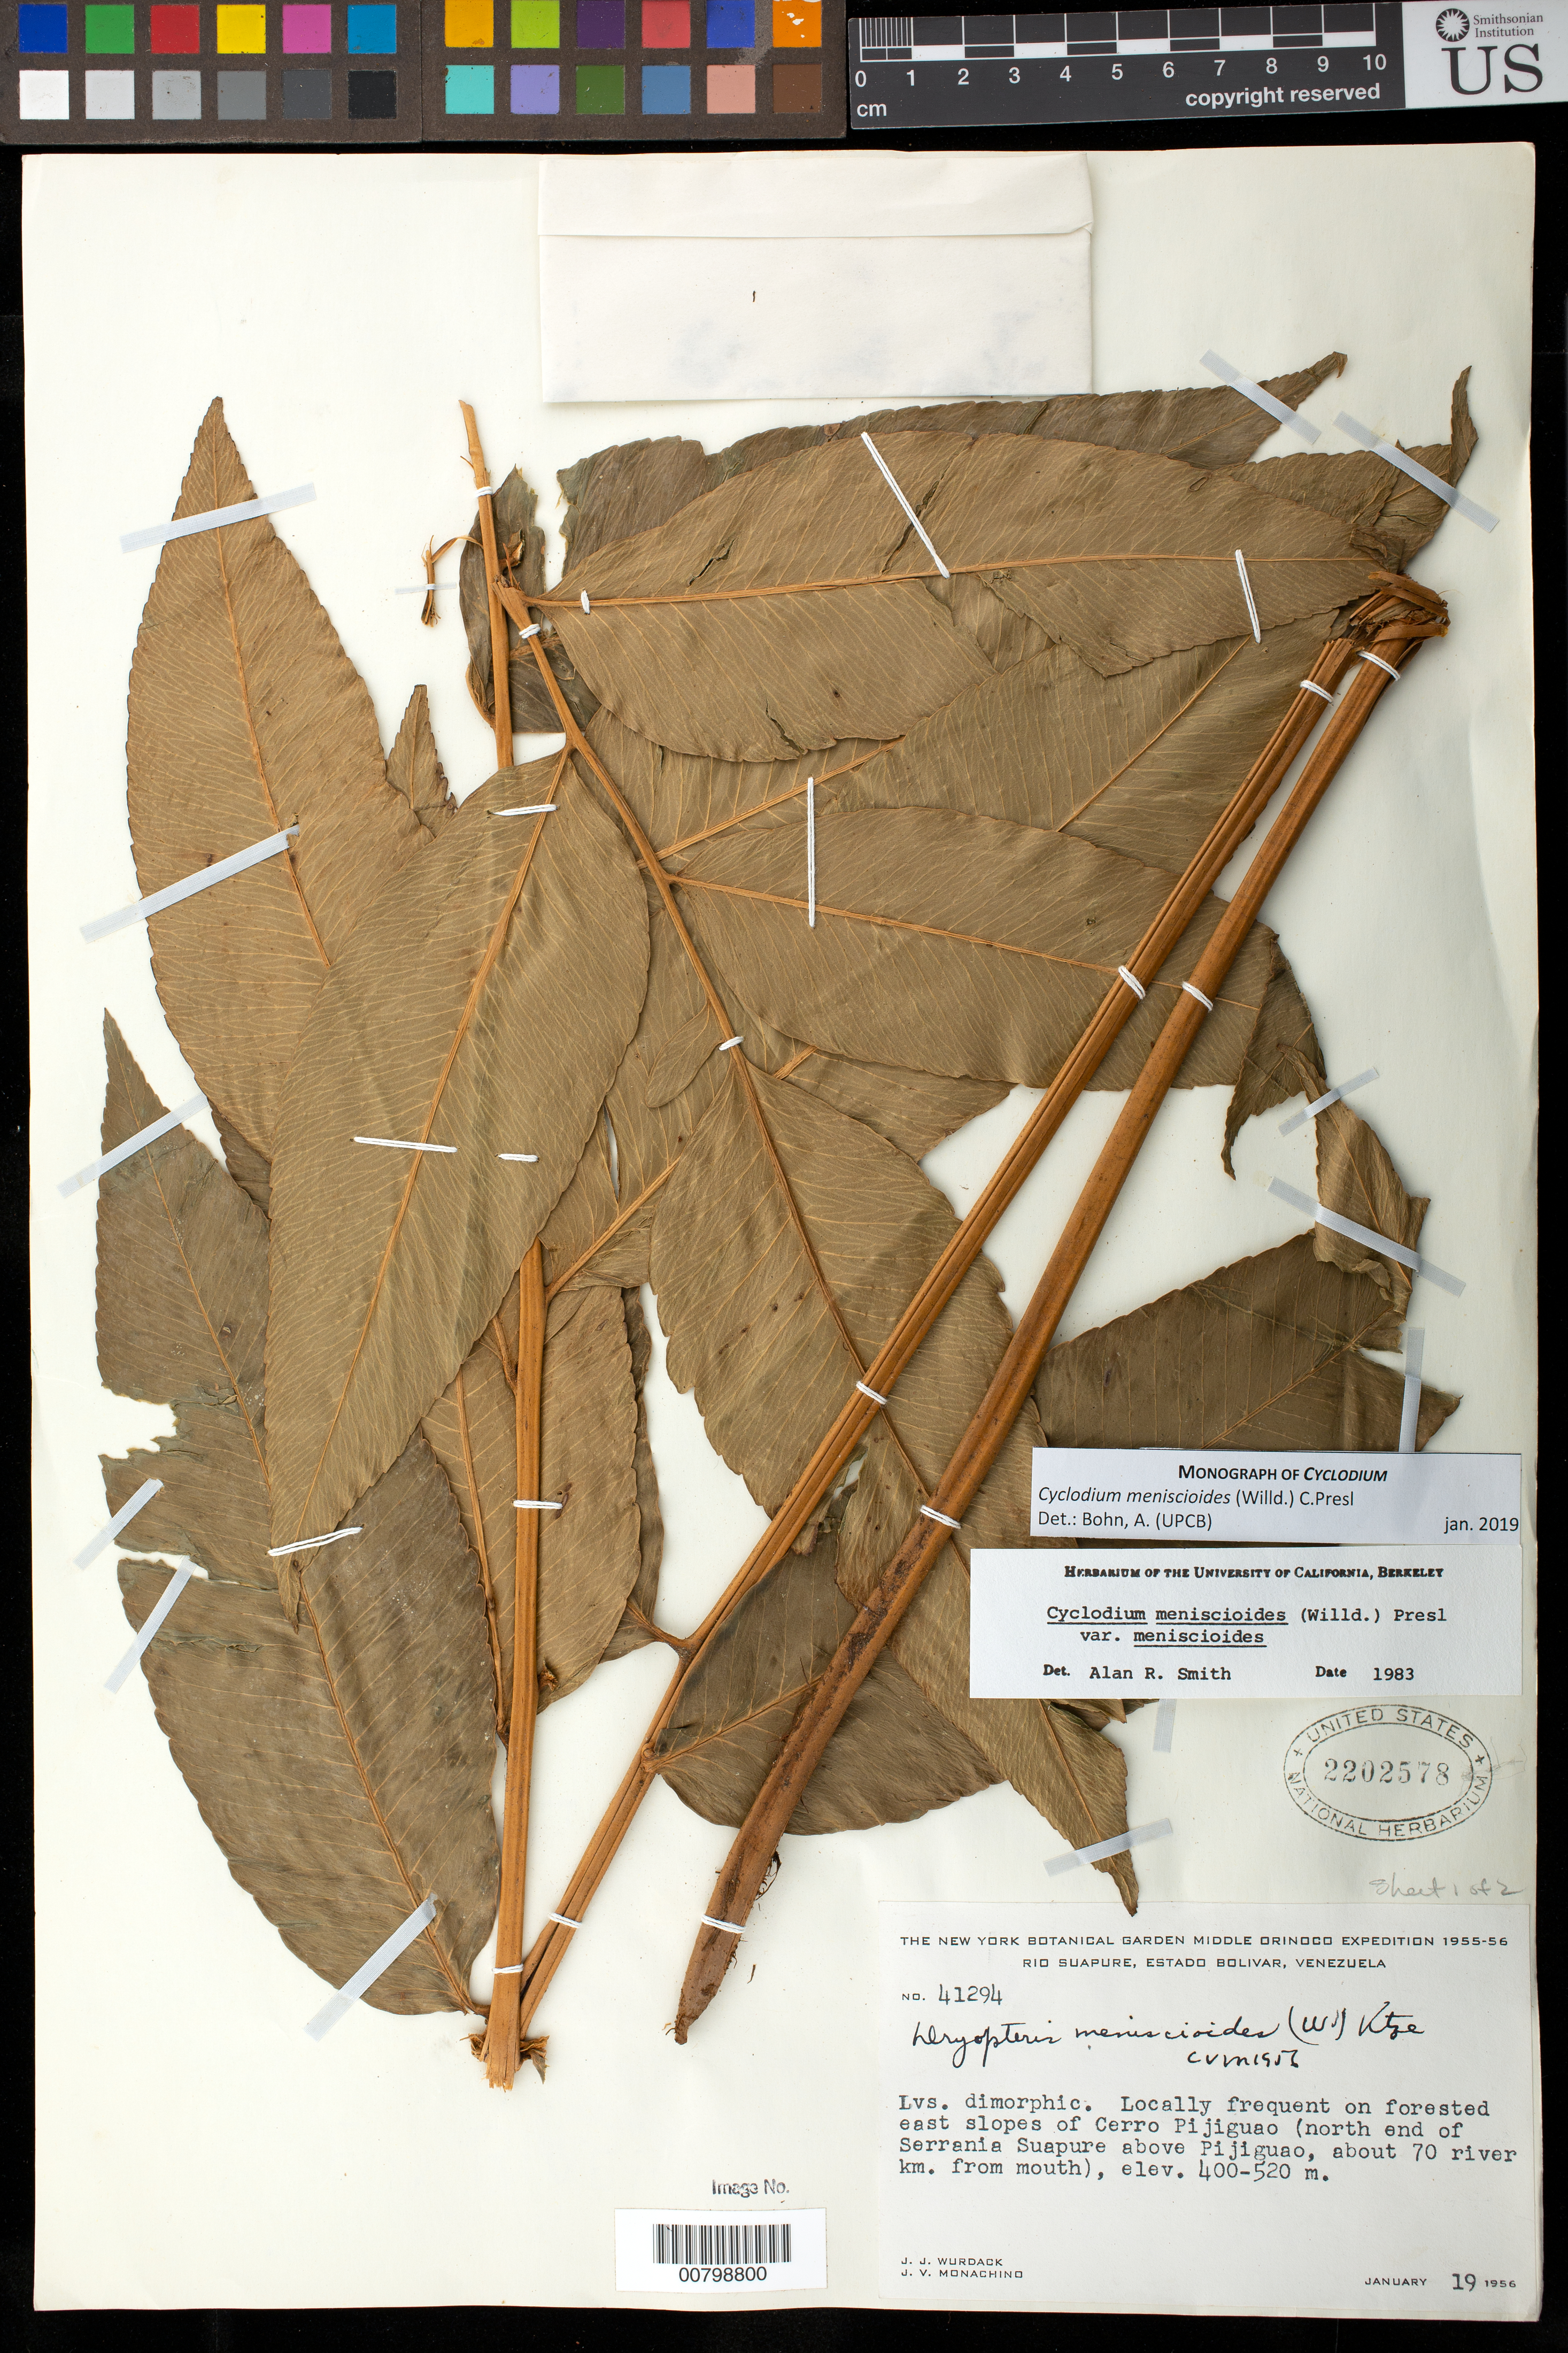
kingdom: Plantae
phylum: Tracheophyta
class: Polypodiopsida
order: Polypodiales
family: Dryopteridaceae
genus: Cyclodium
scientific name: Cyclodium meniscioides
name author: (Willd.) C. Presl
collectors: J. J. Wurdack & J. V. Monachino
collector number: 41294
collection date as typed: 19-Jan-56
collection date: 1956-01-19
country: Venezuela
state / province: Bolívar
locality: Cerro Pijiguao, upper E slope, N end of Serrania Suapure above Pijiguao, about 70 river km from mouth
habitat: Forested E slopes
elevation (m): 400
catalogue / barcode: US 2202578